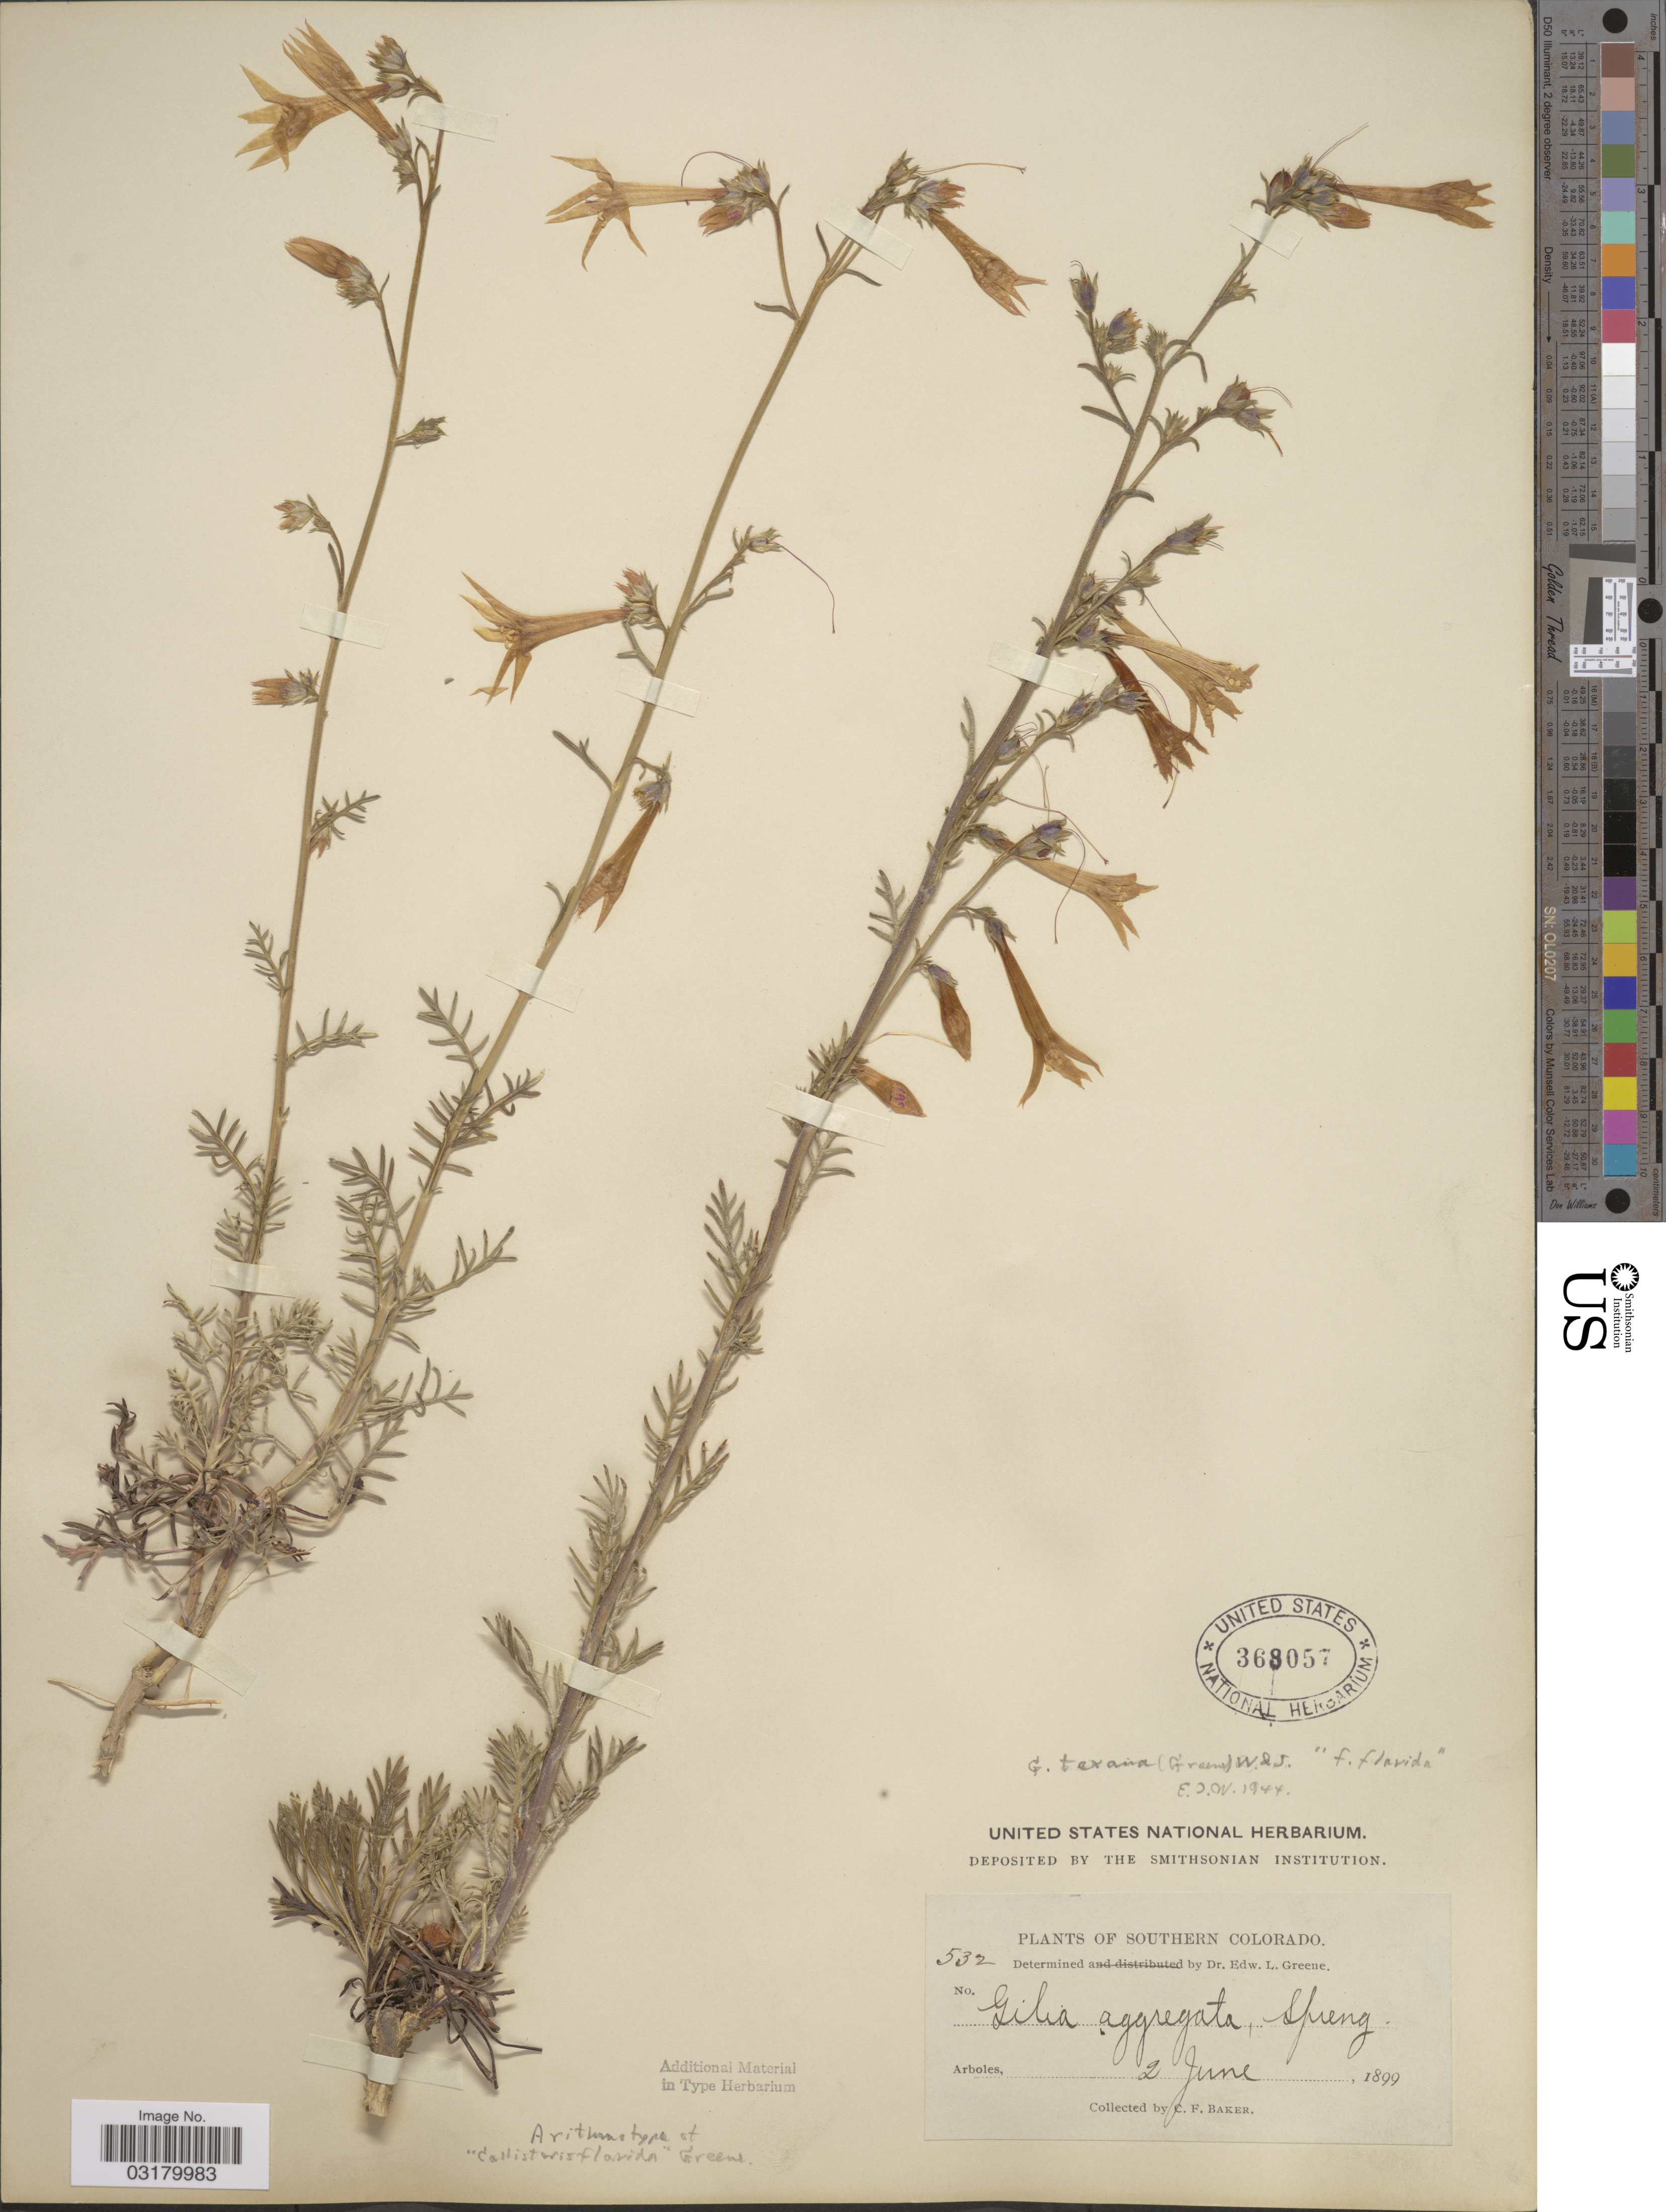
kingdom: Plantae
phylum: Tracheophyta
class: Magnoliopsida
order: Ericales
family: Polemoniaceae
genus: Ipomopsis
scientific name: Ipomopsis aggregata subsp. formosissima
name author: (Greene) Wherry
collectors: C. F. Baker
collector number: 532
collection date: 1899-06-02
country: United States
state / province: Colorado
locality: Southern Colorado. Arboles.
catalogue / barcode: US 368057